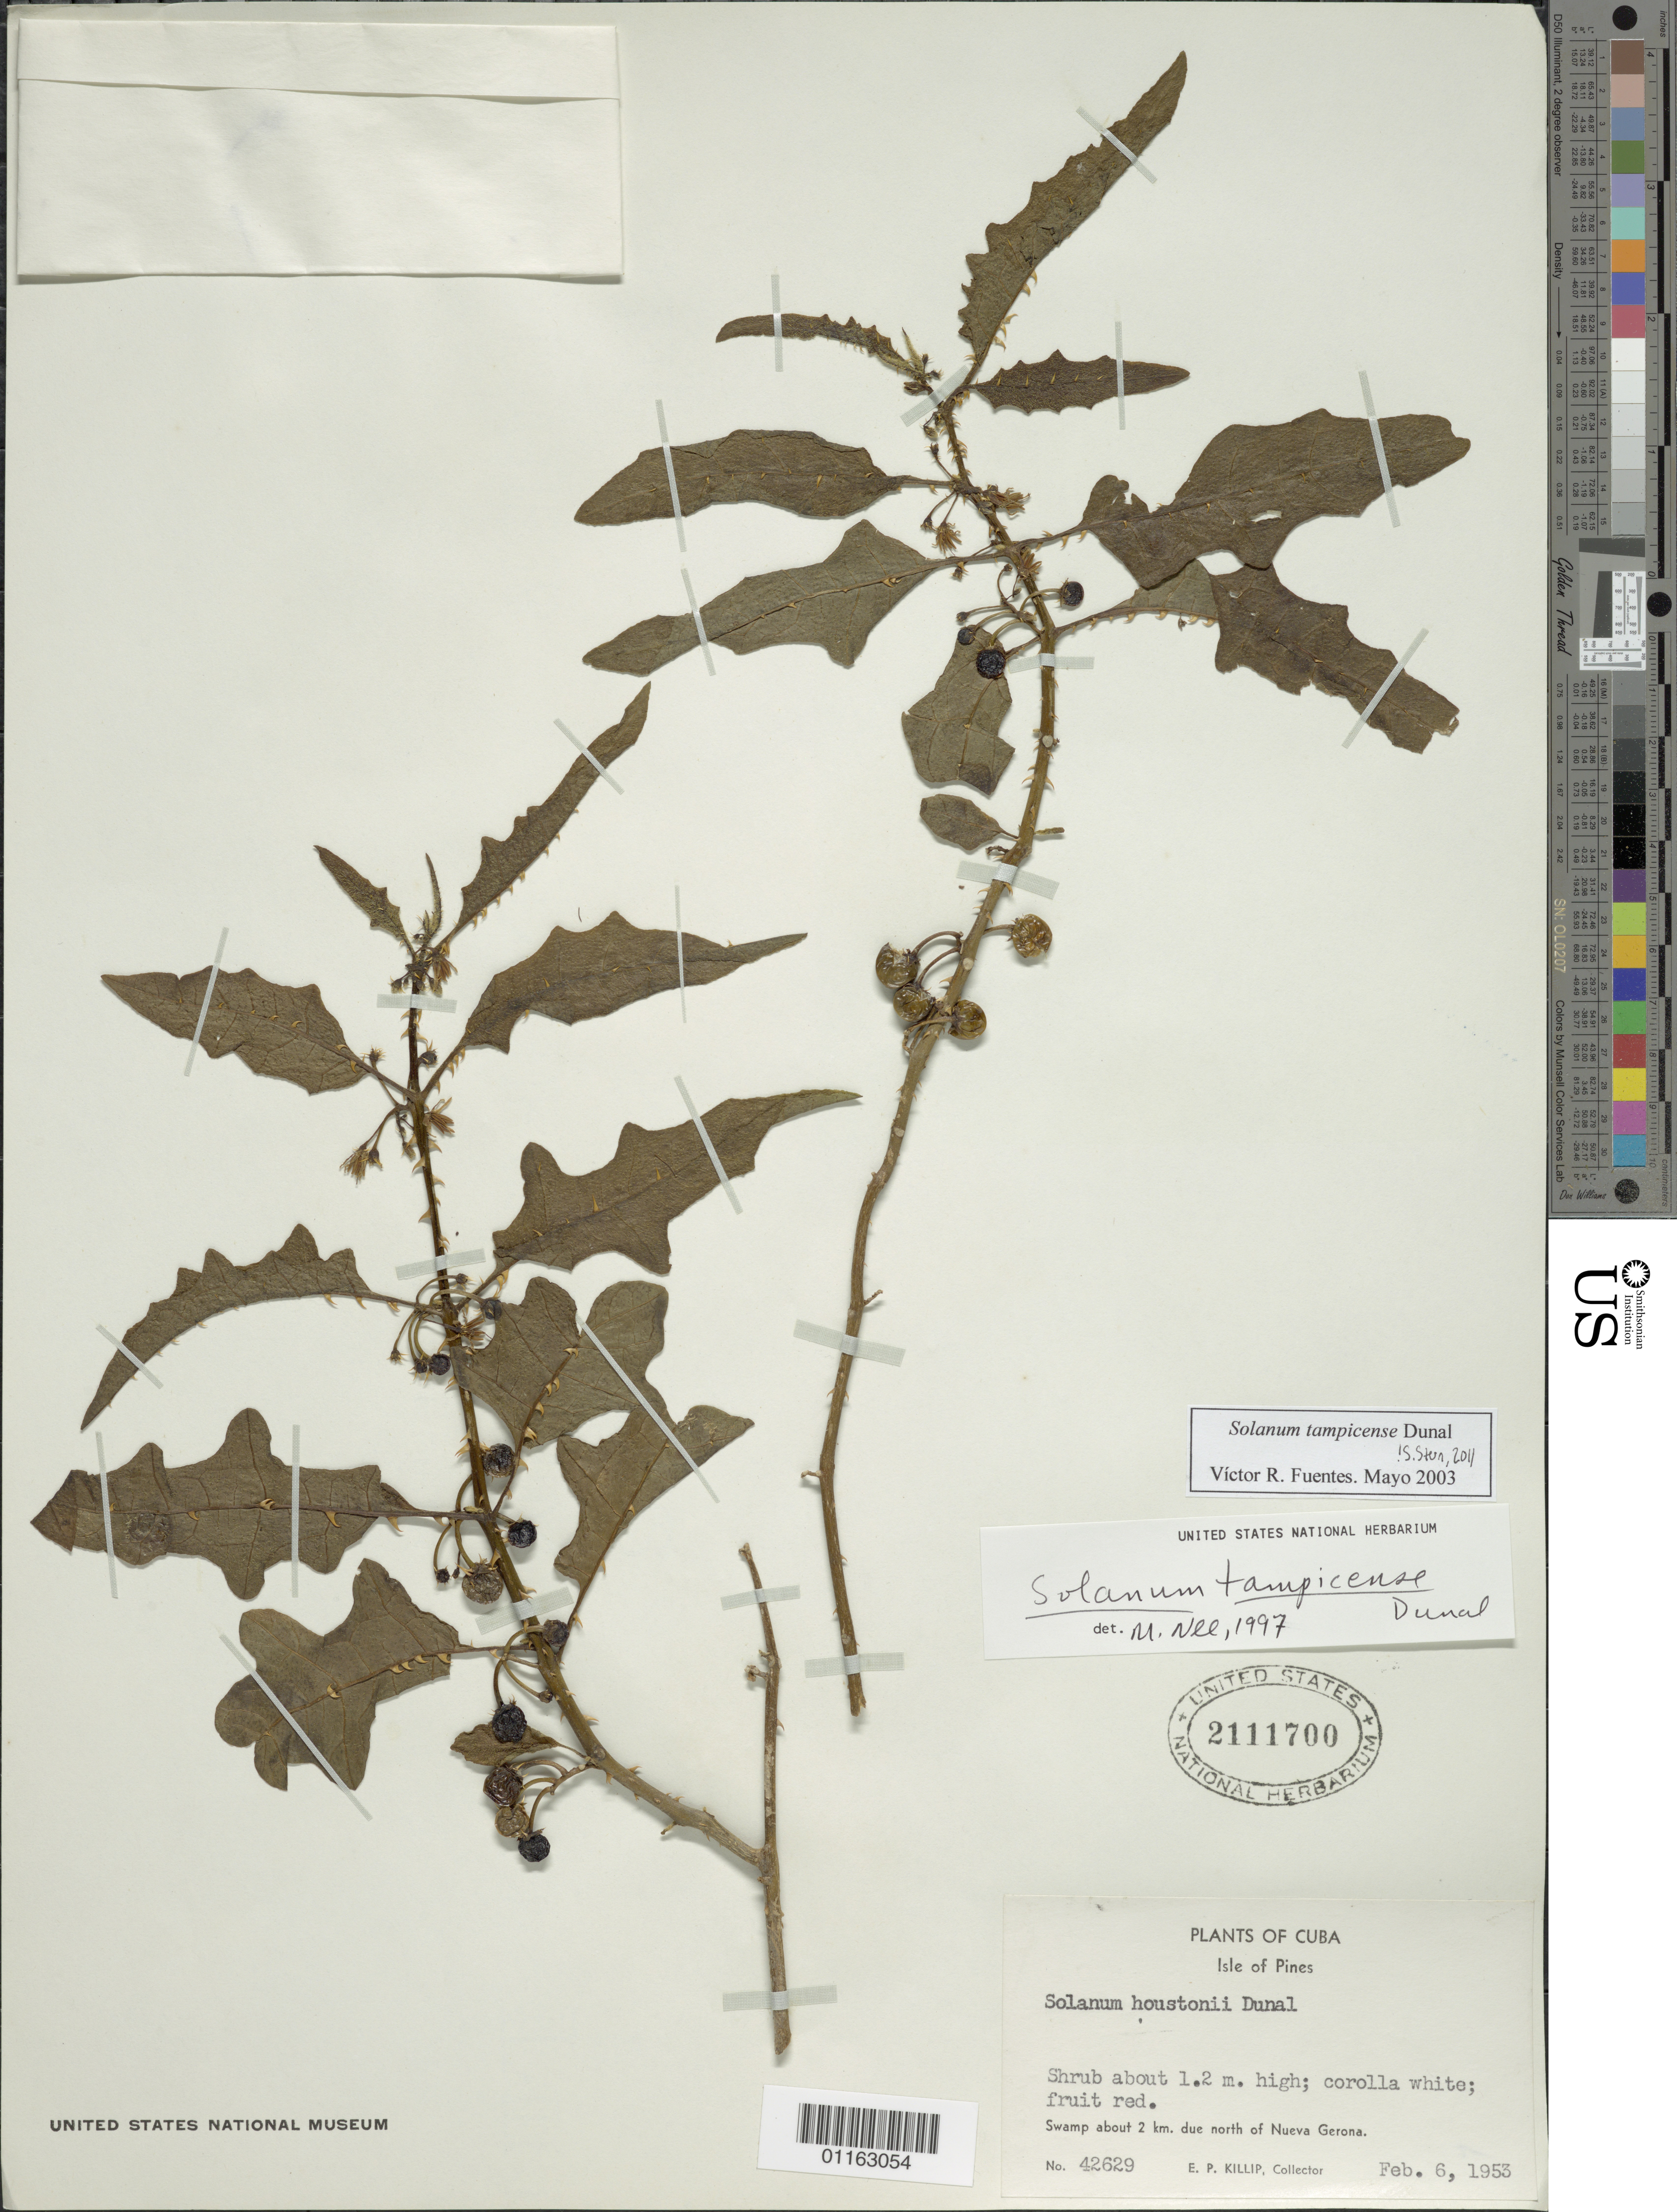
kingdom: Plantae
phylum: Tracheophyta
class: Magnoliopsida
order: Solanales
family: Solanaceae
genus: Solanum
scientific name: Solanum tampicense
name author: Dunal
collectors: E. P. Killip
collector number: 42629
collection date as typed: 06 Feb 1953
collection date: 1953-02-06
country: Cuba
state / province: Isla de la Juventud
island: Isla de la Juventud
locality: Swamp about 2 km. N of Nueva Gerona.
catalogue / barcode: US 2111700